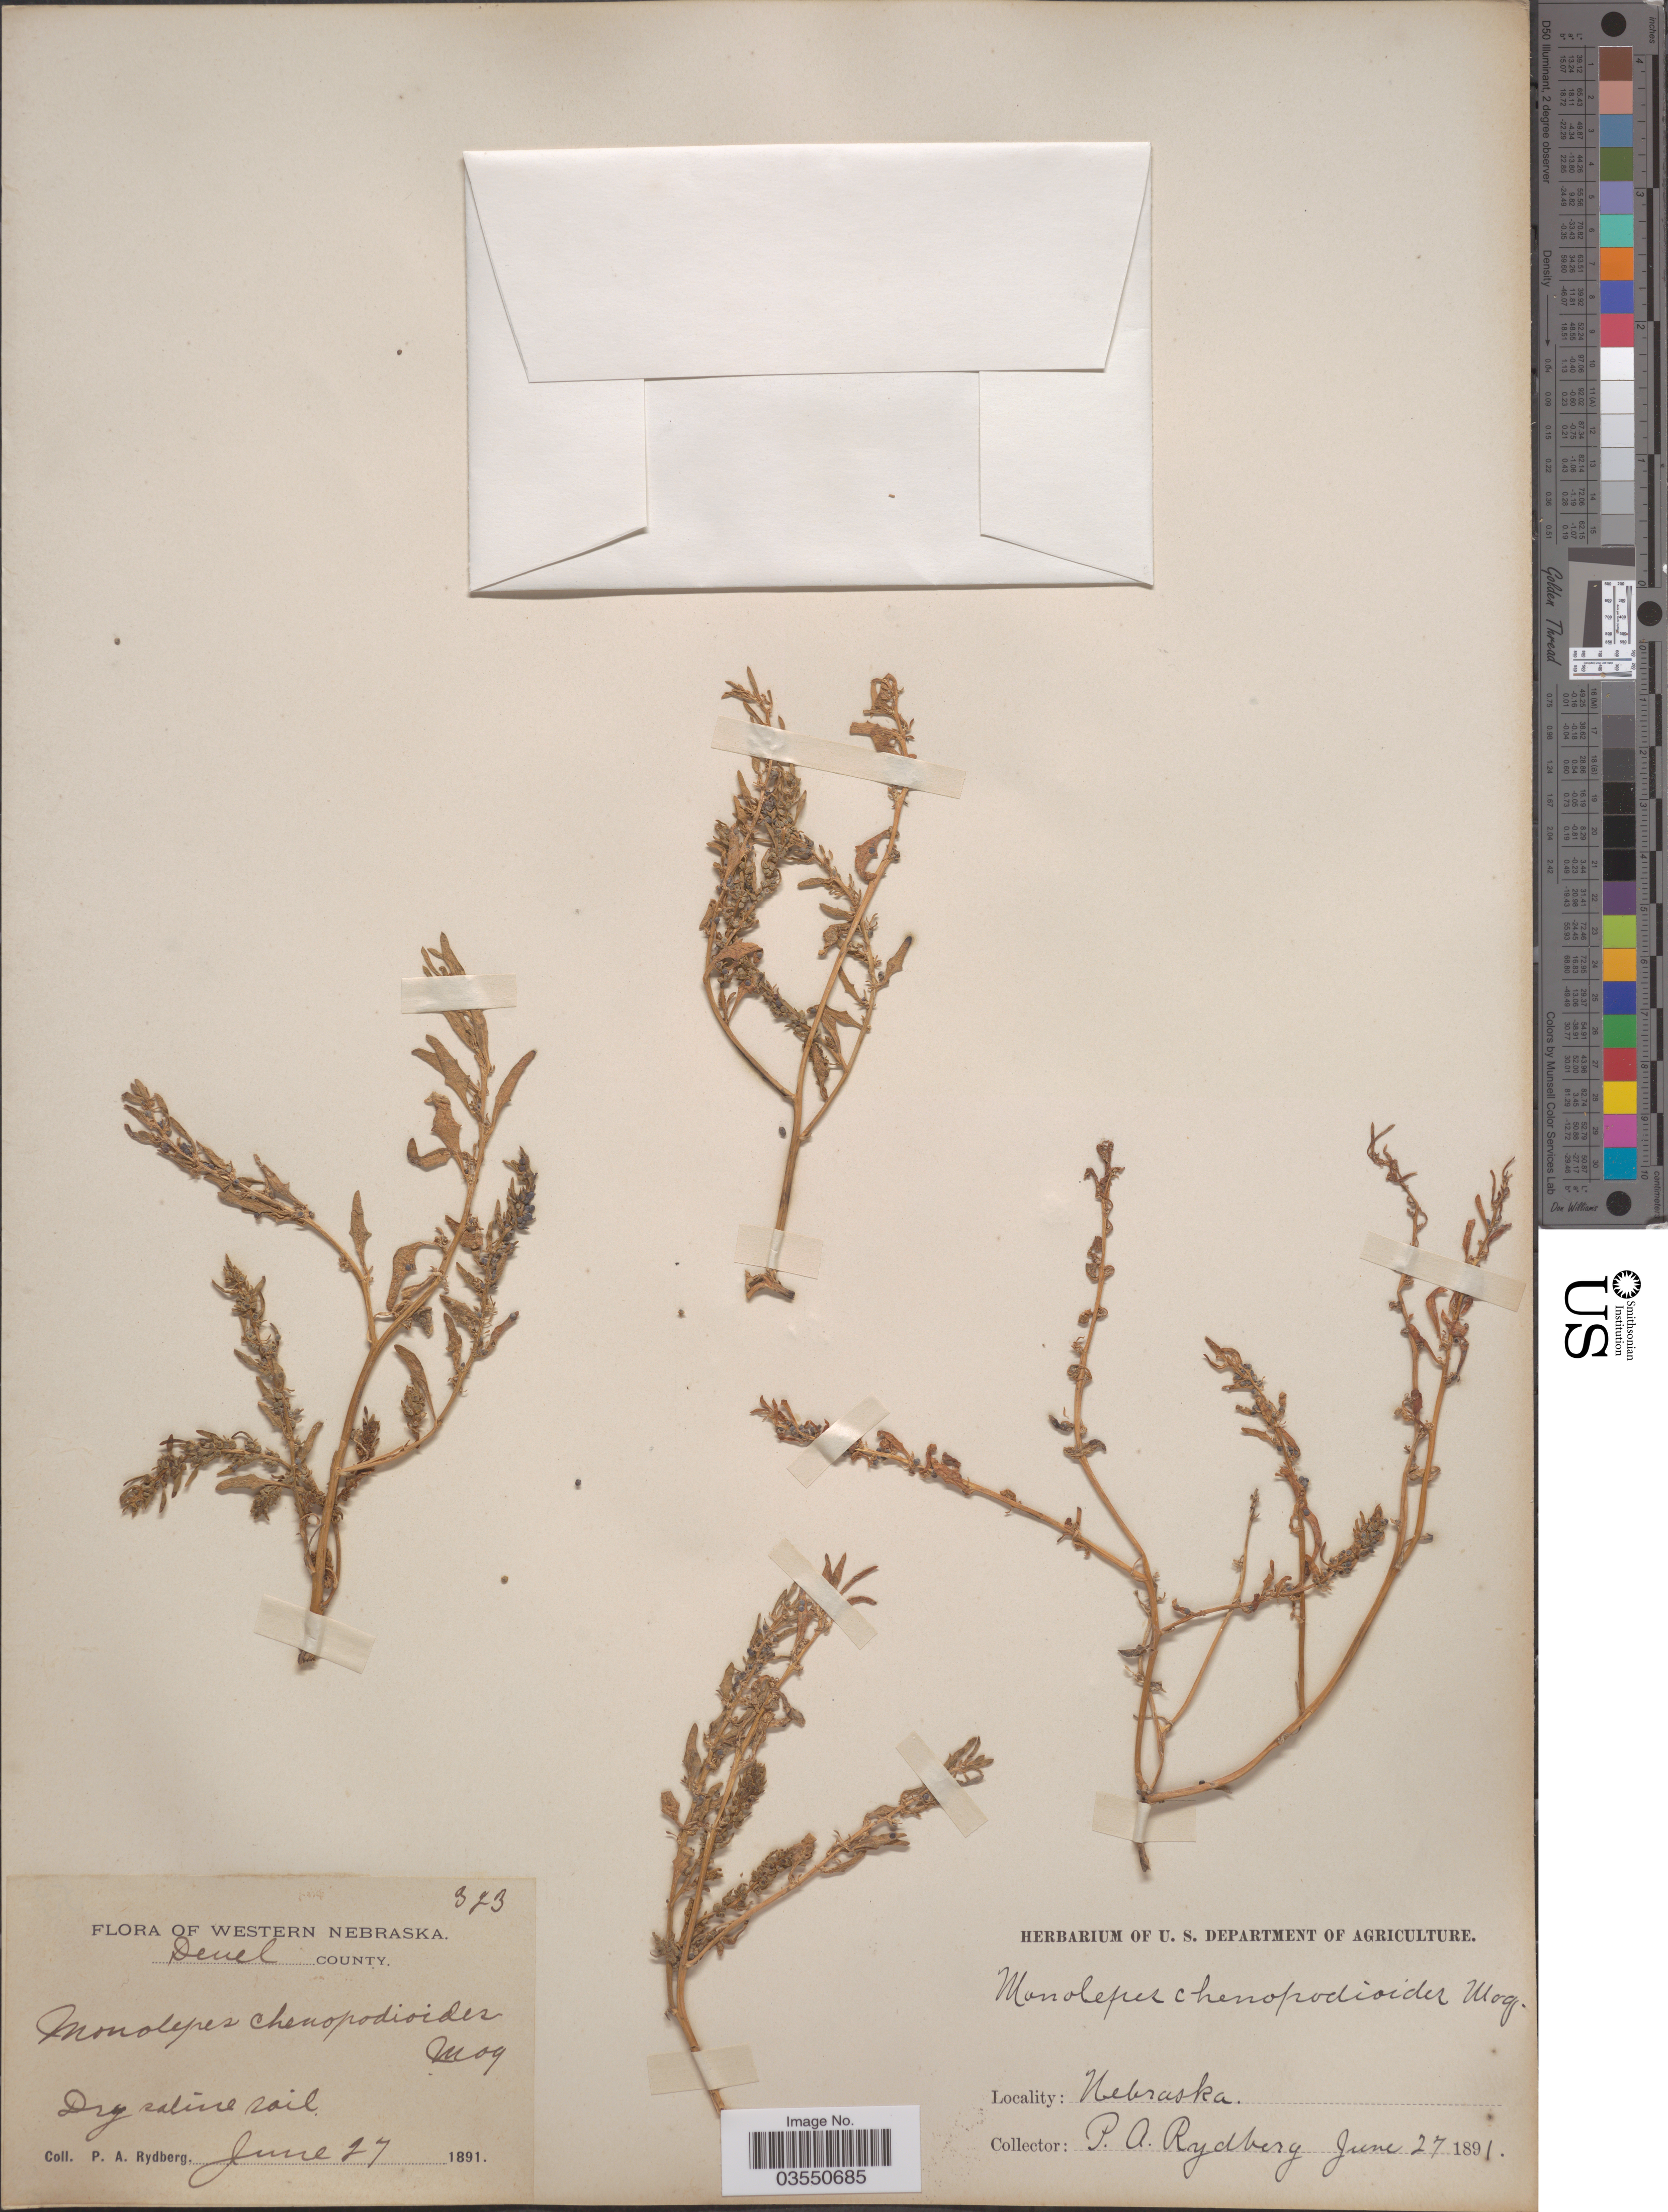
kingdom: Plantae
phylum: Tracheophyta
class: Magnoliopsida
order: Caryophyllales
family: Amaranthaceae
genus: Blitum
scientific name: Blitum nuttallianum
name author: Schult.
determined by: U.S. National Herbarium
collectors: P. A. Rydberg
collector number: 323*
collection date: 1891-06-27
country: United States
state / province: Nebraska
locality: Western Nebraska. Deuel County.